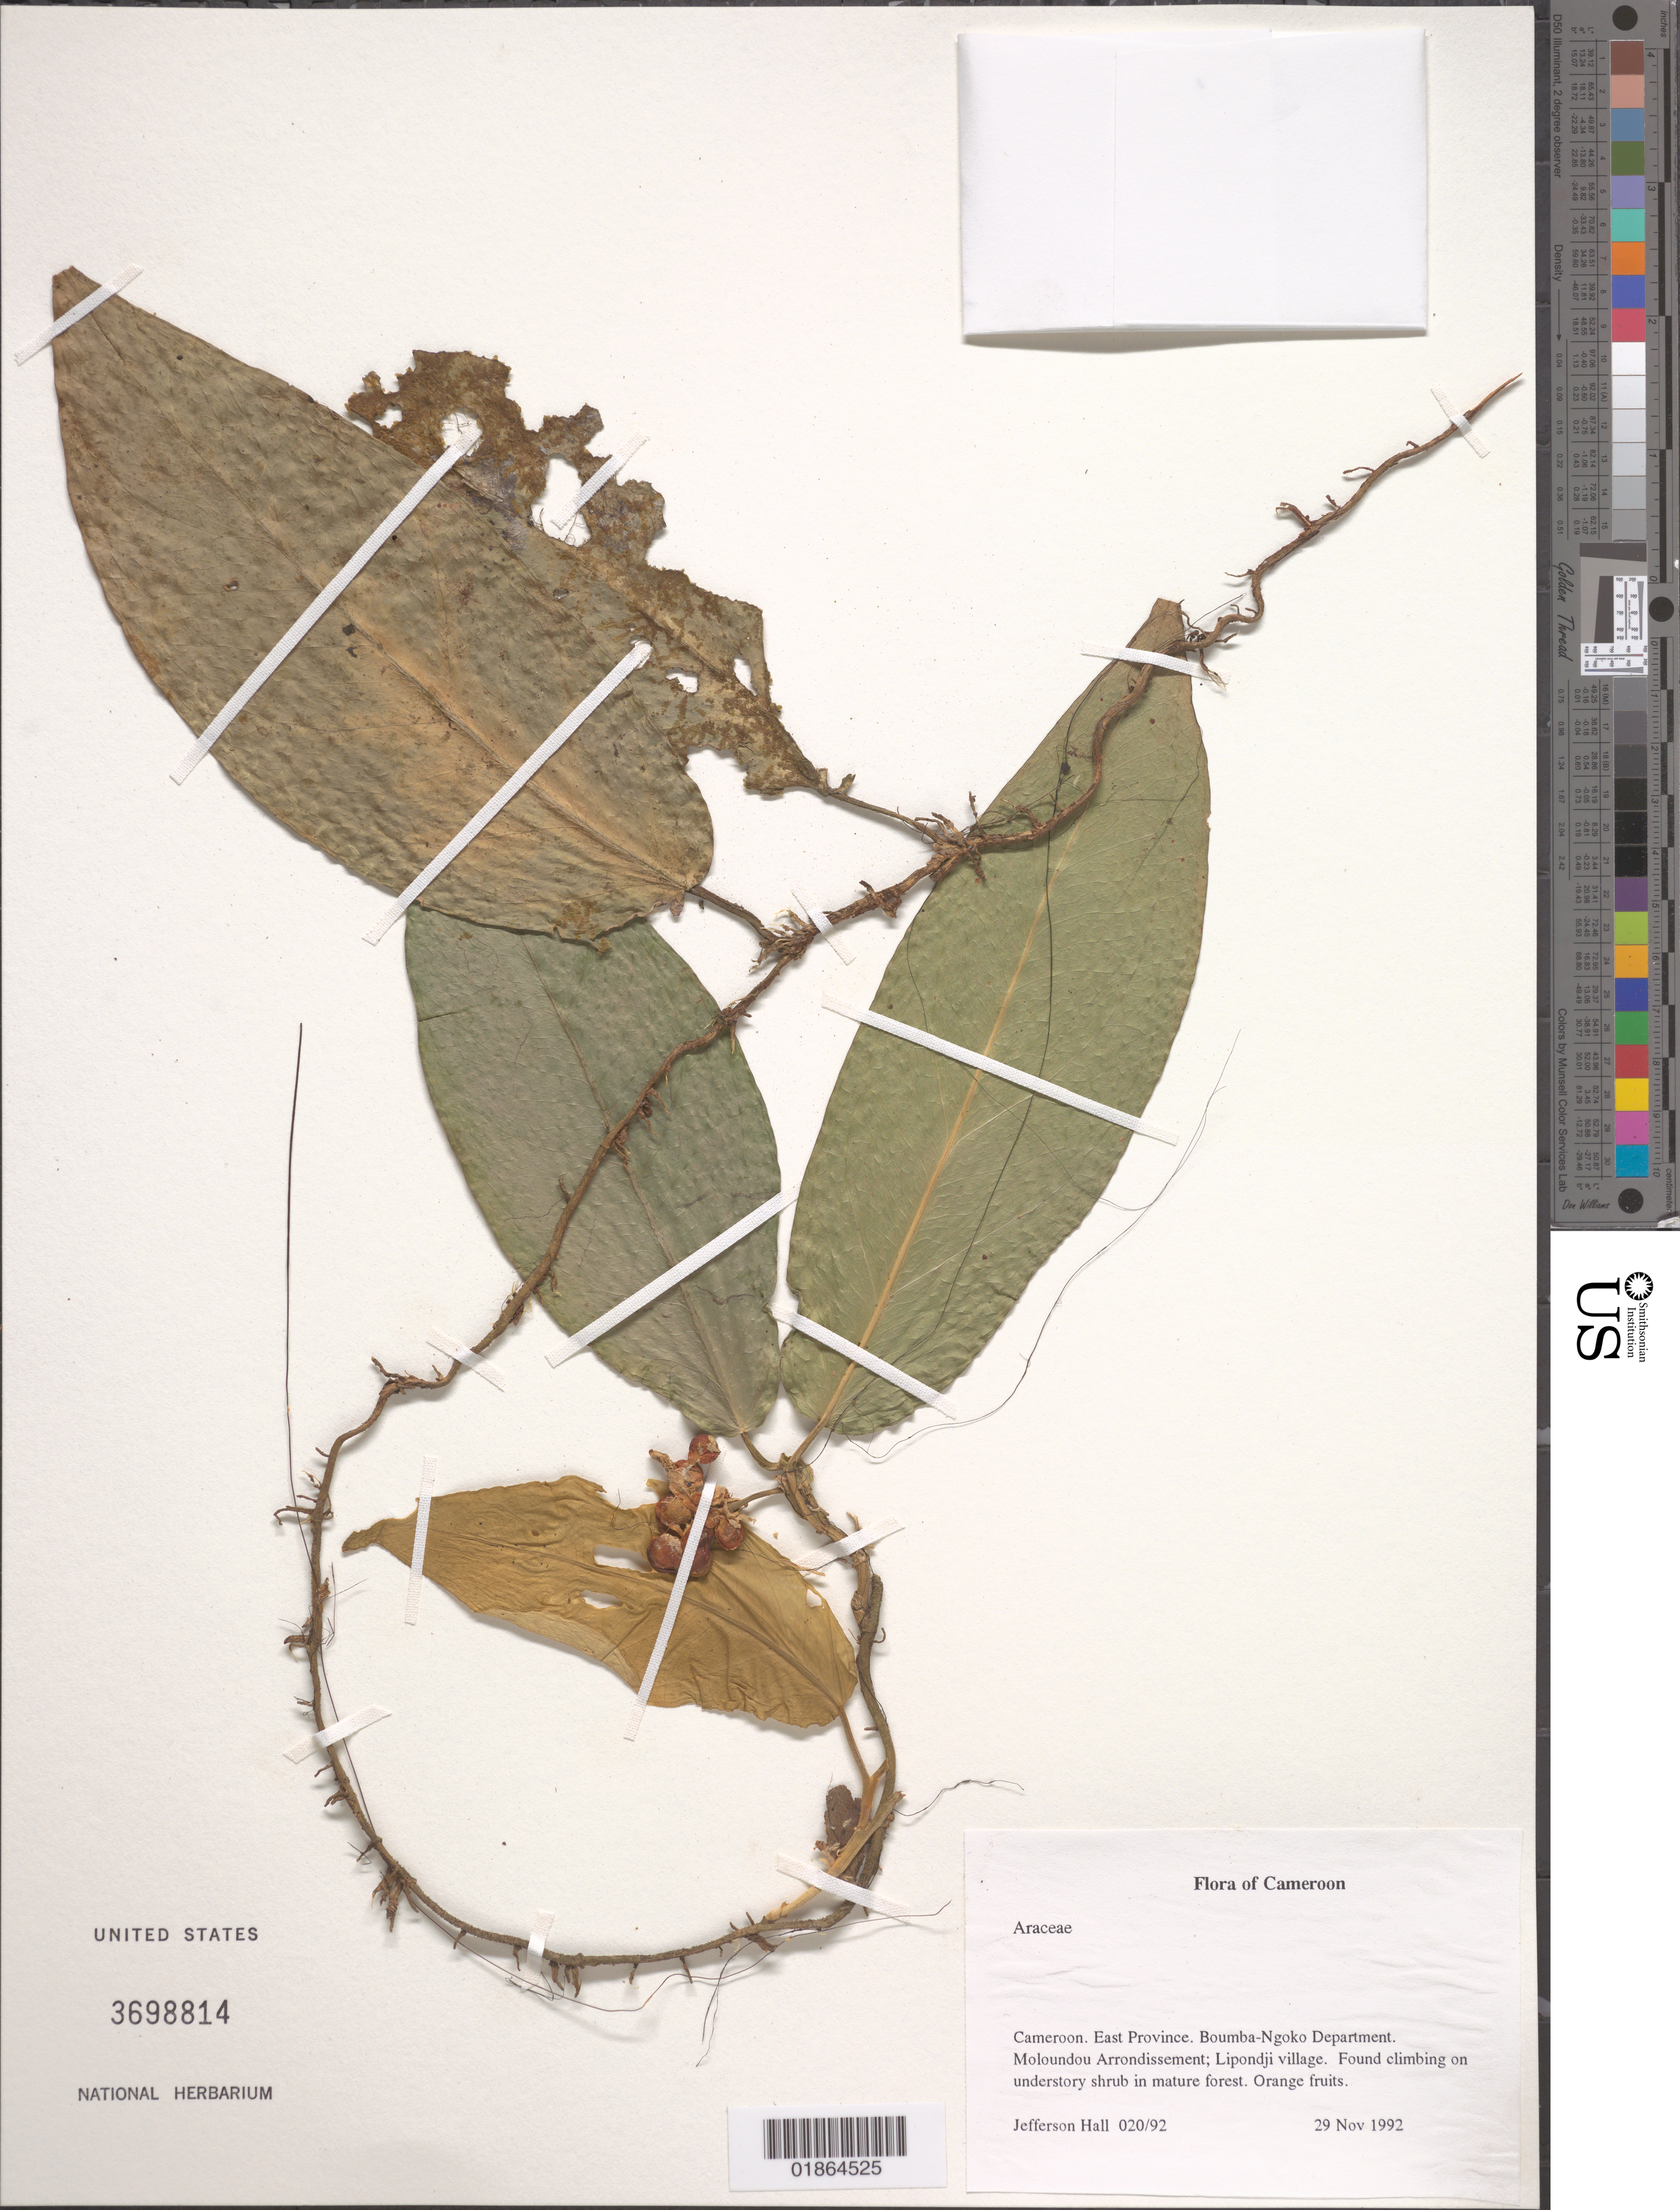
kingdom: Plantae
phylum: Tracheophyta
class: Liliopsida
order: Alismatales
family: Araceae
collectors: J. Hall & -. Edouard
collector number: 020/92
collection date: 1992-12-10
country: Cameroon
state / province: Est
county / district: Boumba-ngoko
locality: Moloundou Arrondissement; old SFIS logging concession.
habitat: Found climbing on understory shrub in mature forest.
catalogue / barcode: US 3698814